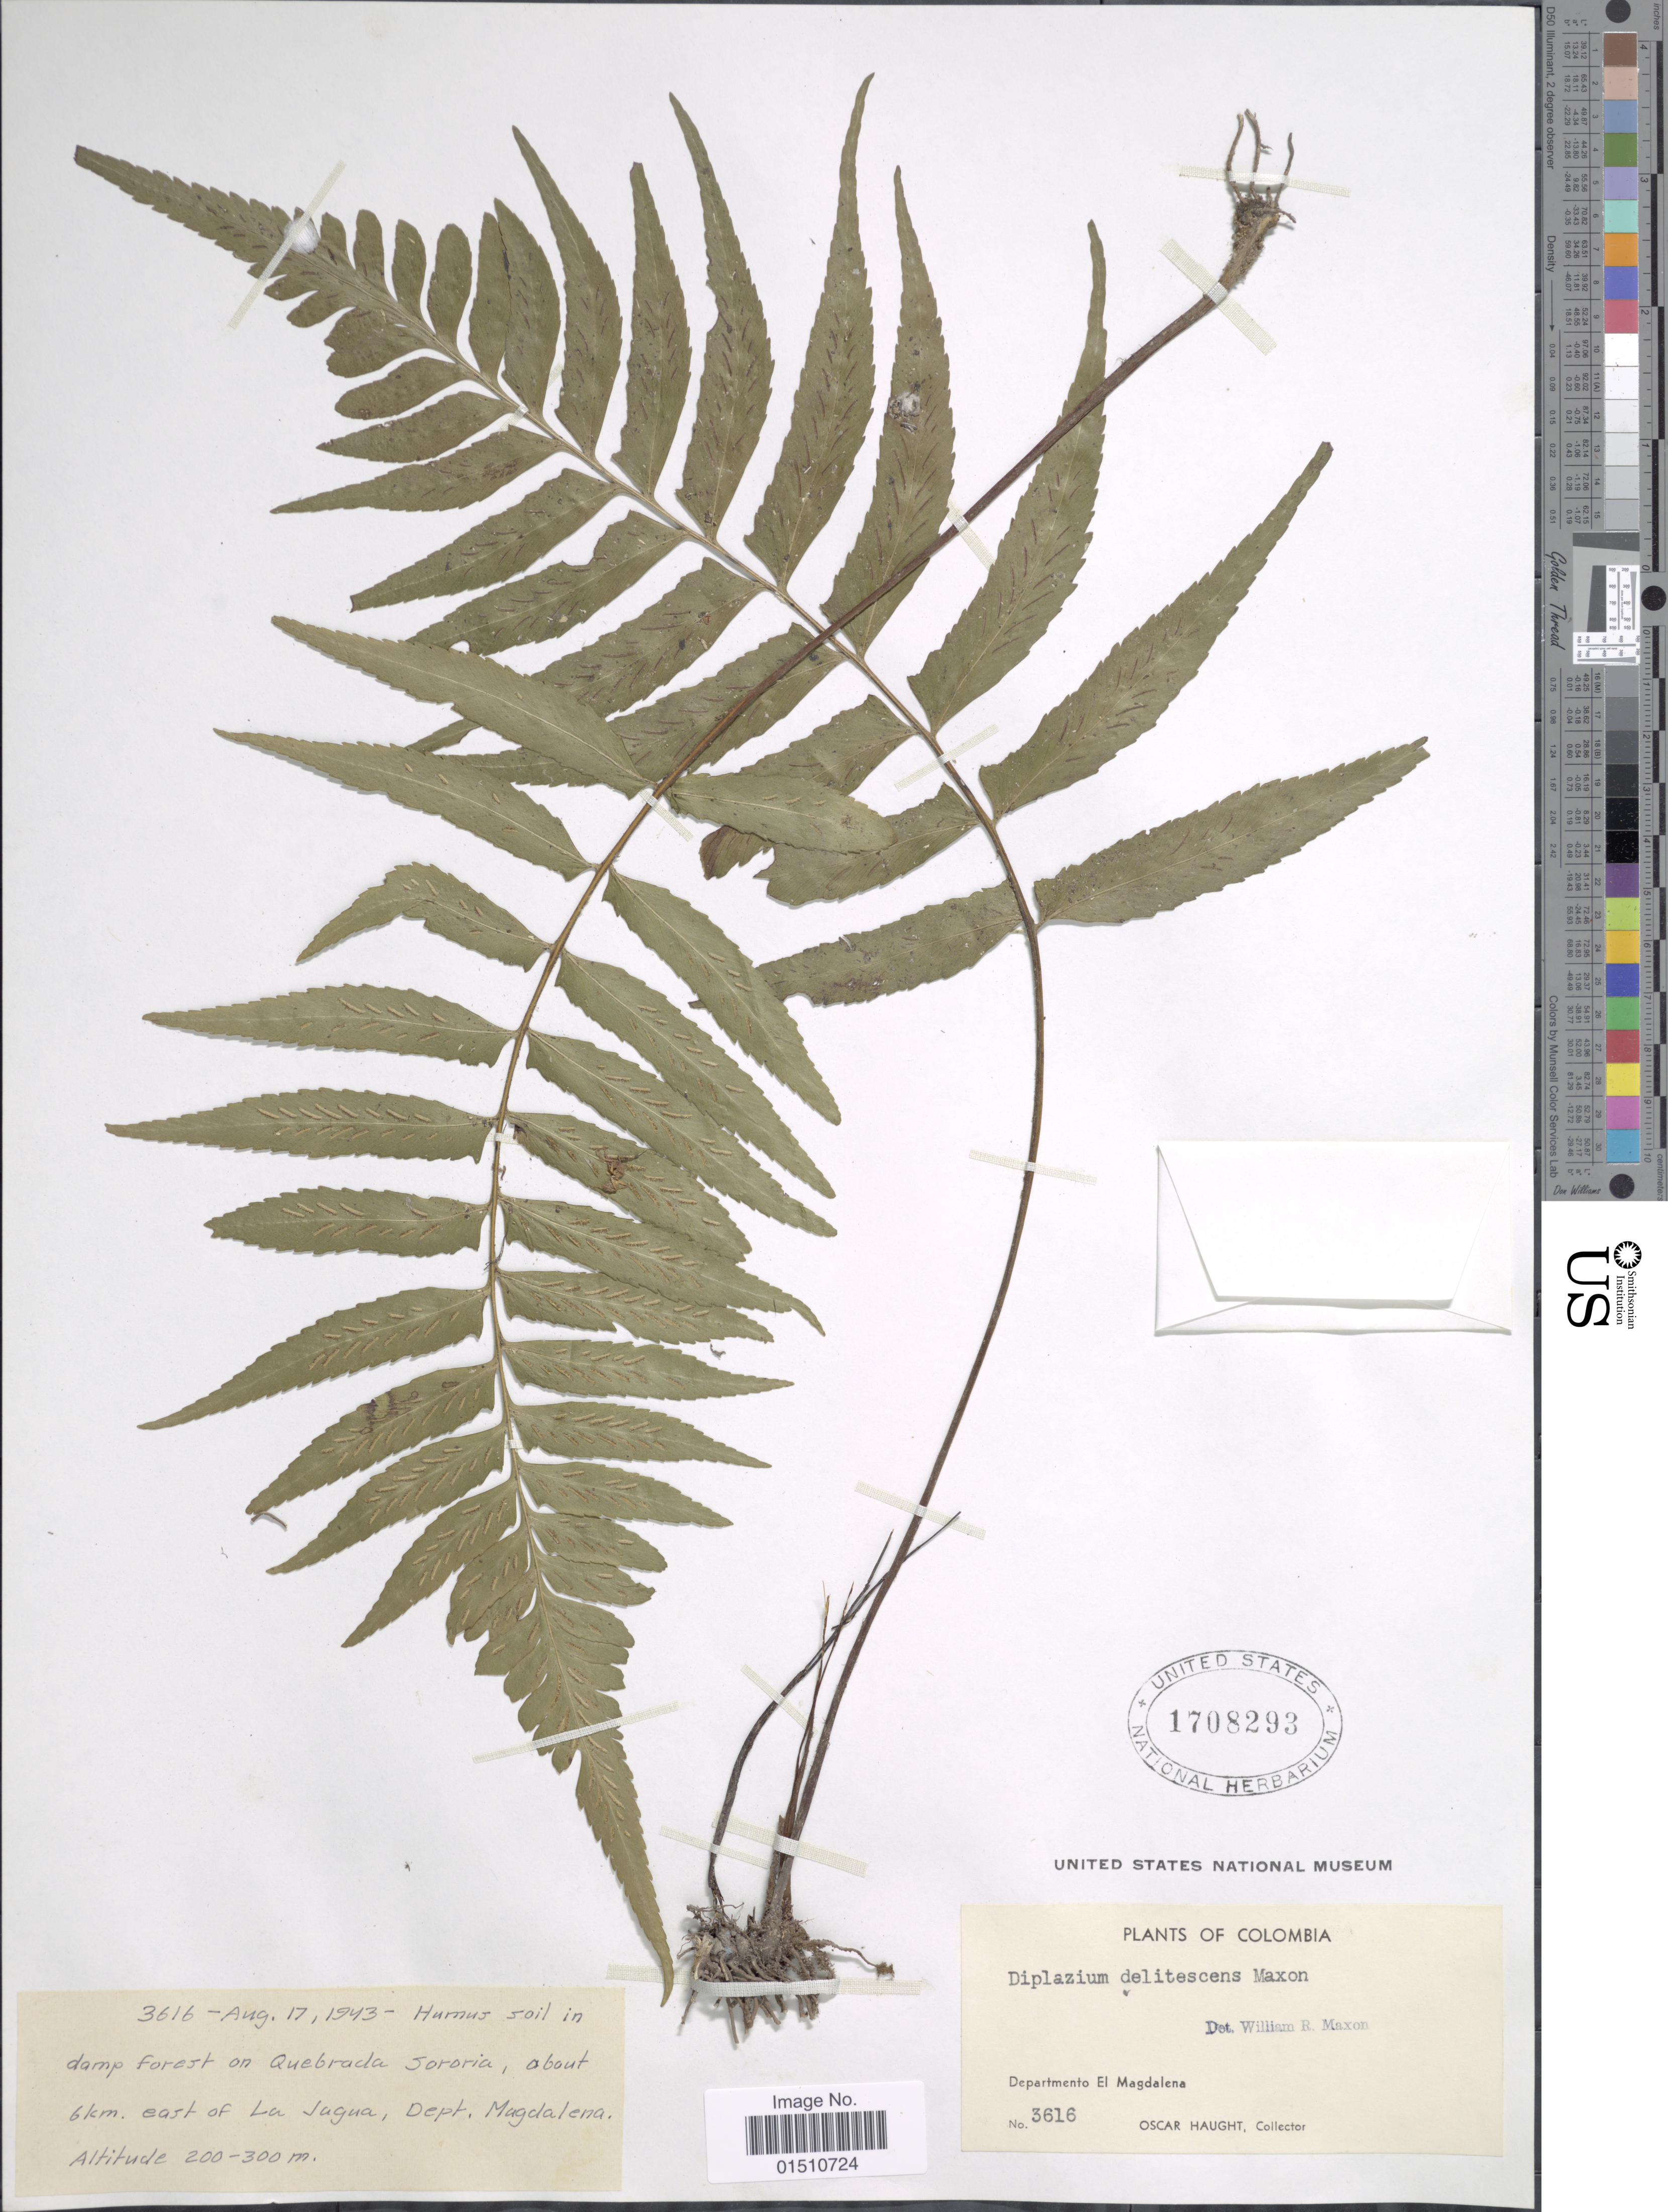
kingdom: Plantae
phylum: Tracheophyta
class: Polypodiopsida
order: Polypodiales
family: Aspleniaceae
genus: Asplenium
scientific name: Asplenium delitescens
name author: (Maxon) L.D. Gómez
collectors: O. L. Haught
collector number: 3616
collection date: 1943-08-17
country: Colombia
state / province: Magdalena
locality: Colombia, Departamento El Magdalena, about 6km. east of La Jugua.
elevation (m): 200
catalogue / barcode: US 1708293